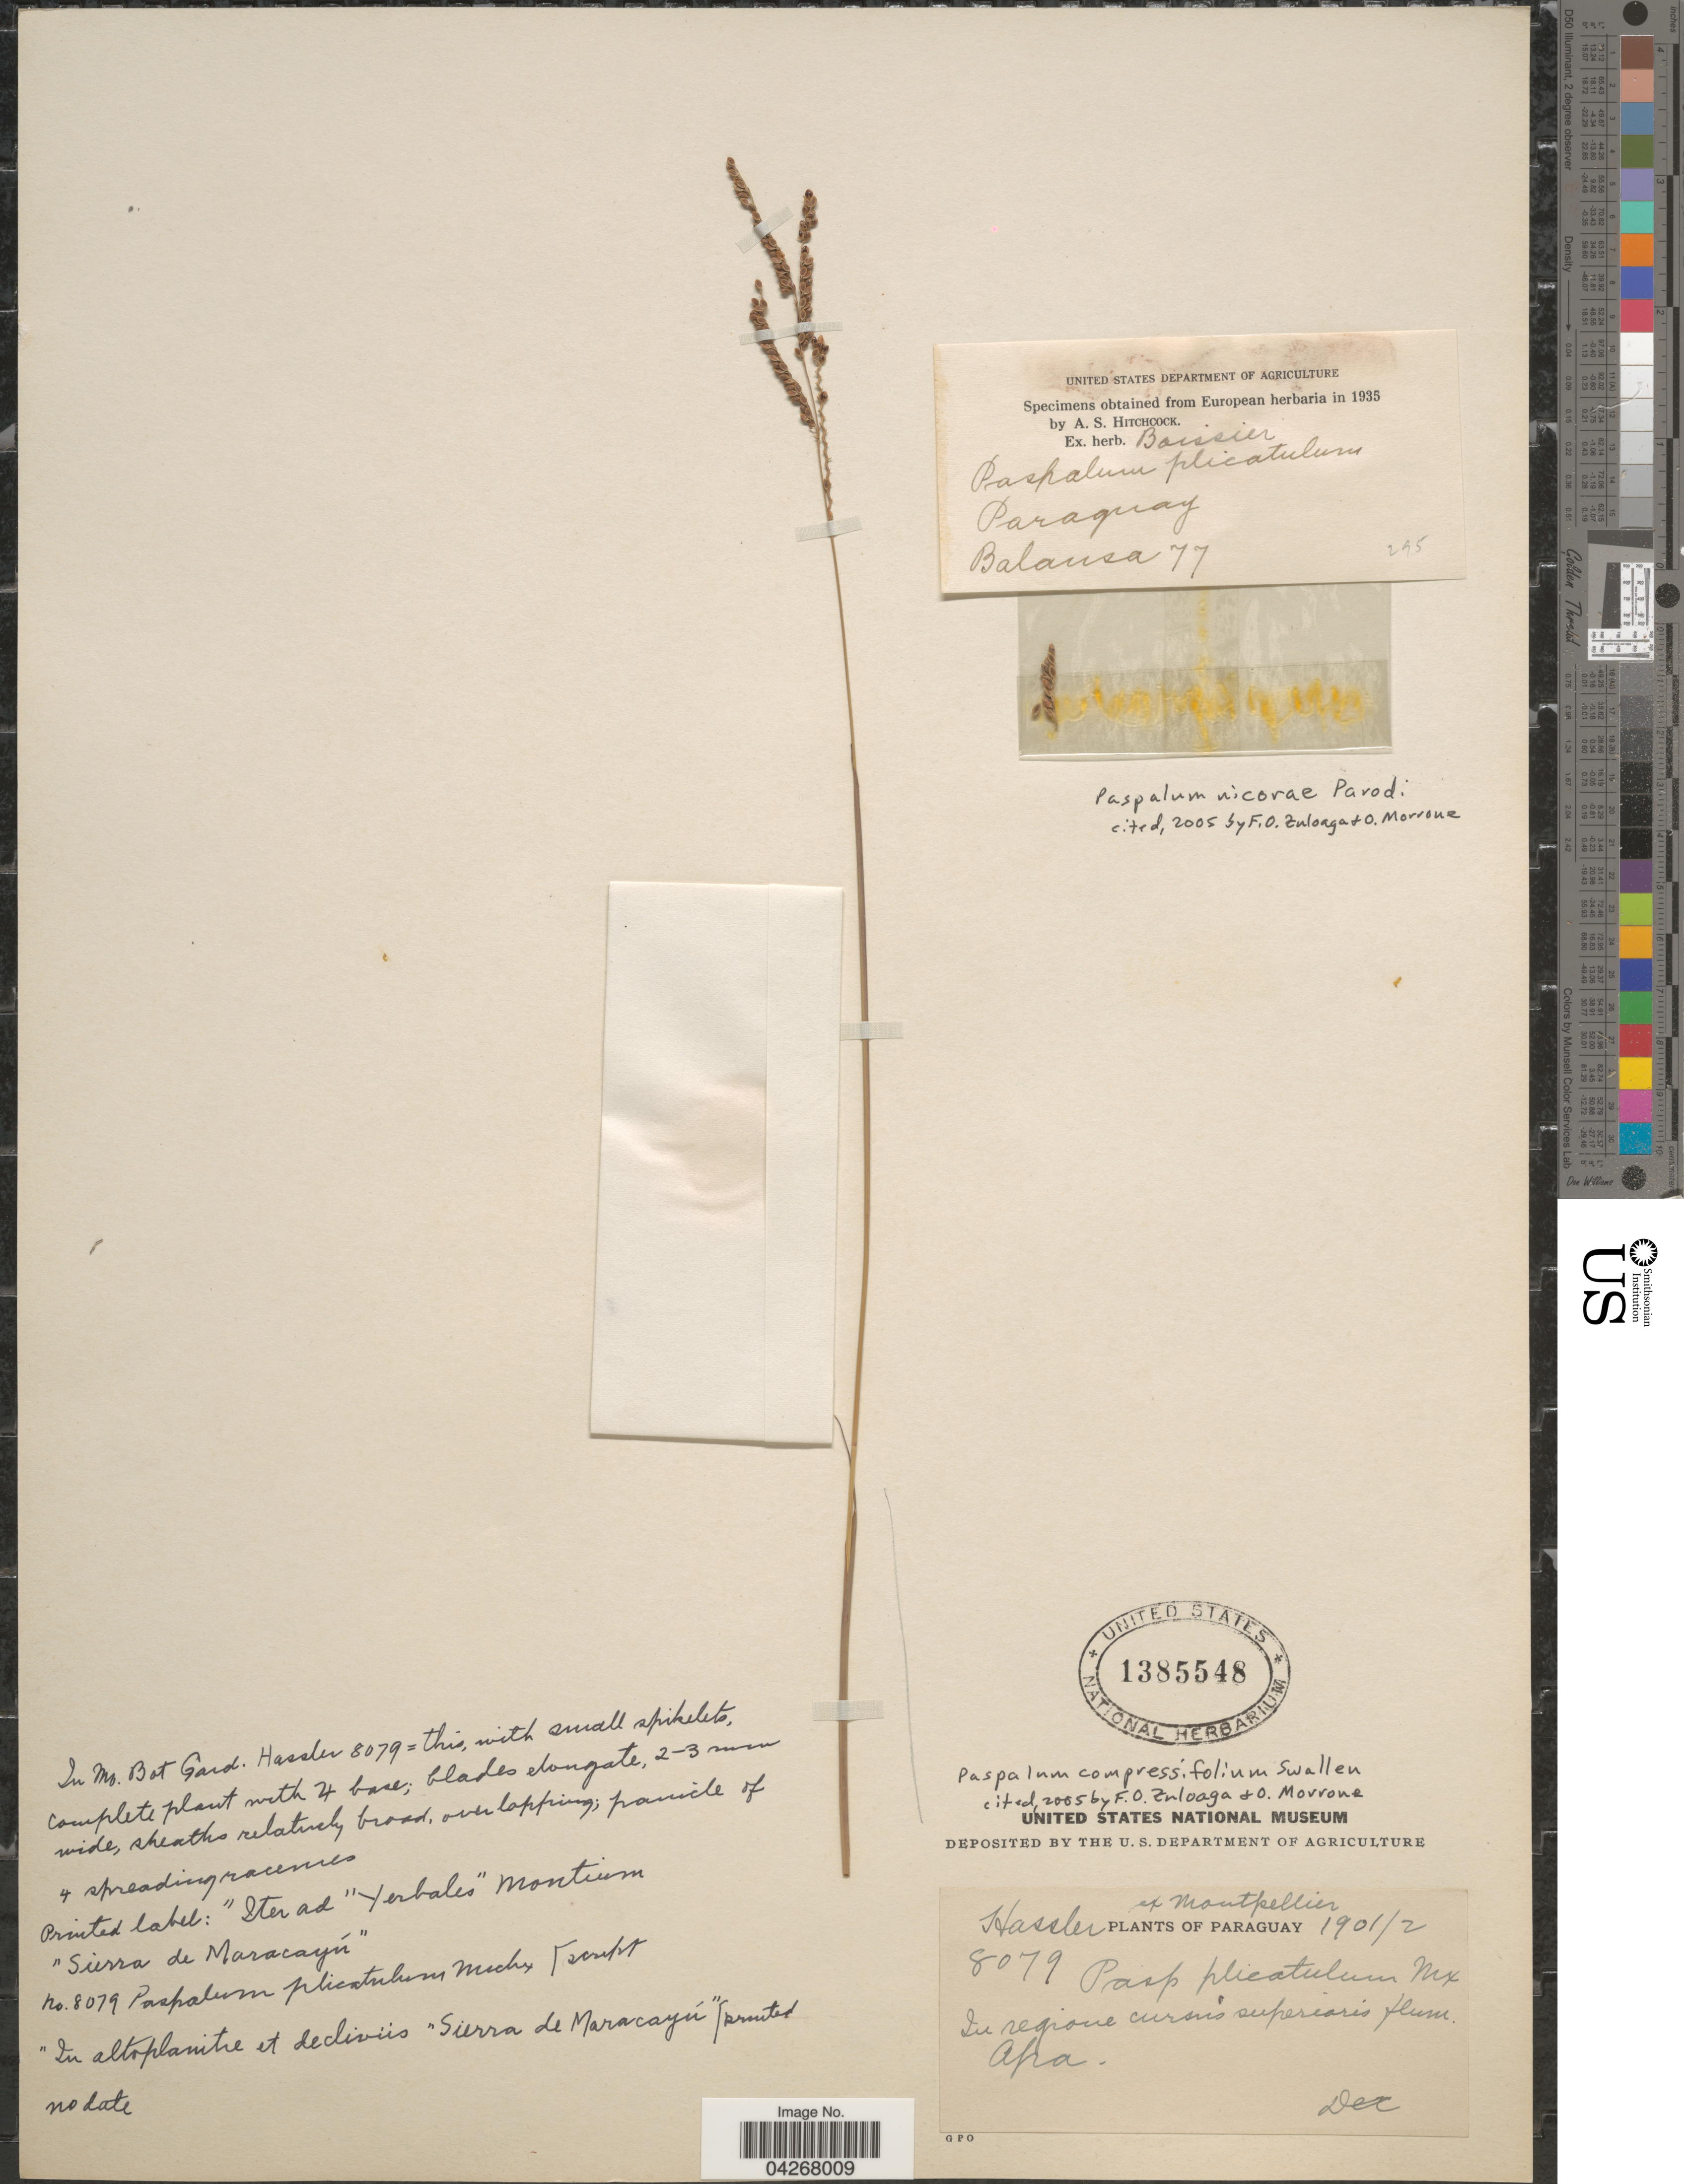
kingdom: Plantae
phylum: Tracheophyta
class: Liliopsida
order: Poales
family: Poaceae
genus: Paspalum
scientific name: Paspalum compressifolium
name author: Swallen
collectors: -. Balansa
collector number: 77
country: Paraguay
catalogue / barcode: US 1385548-2